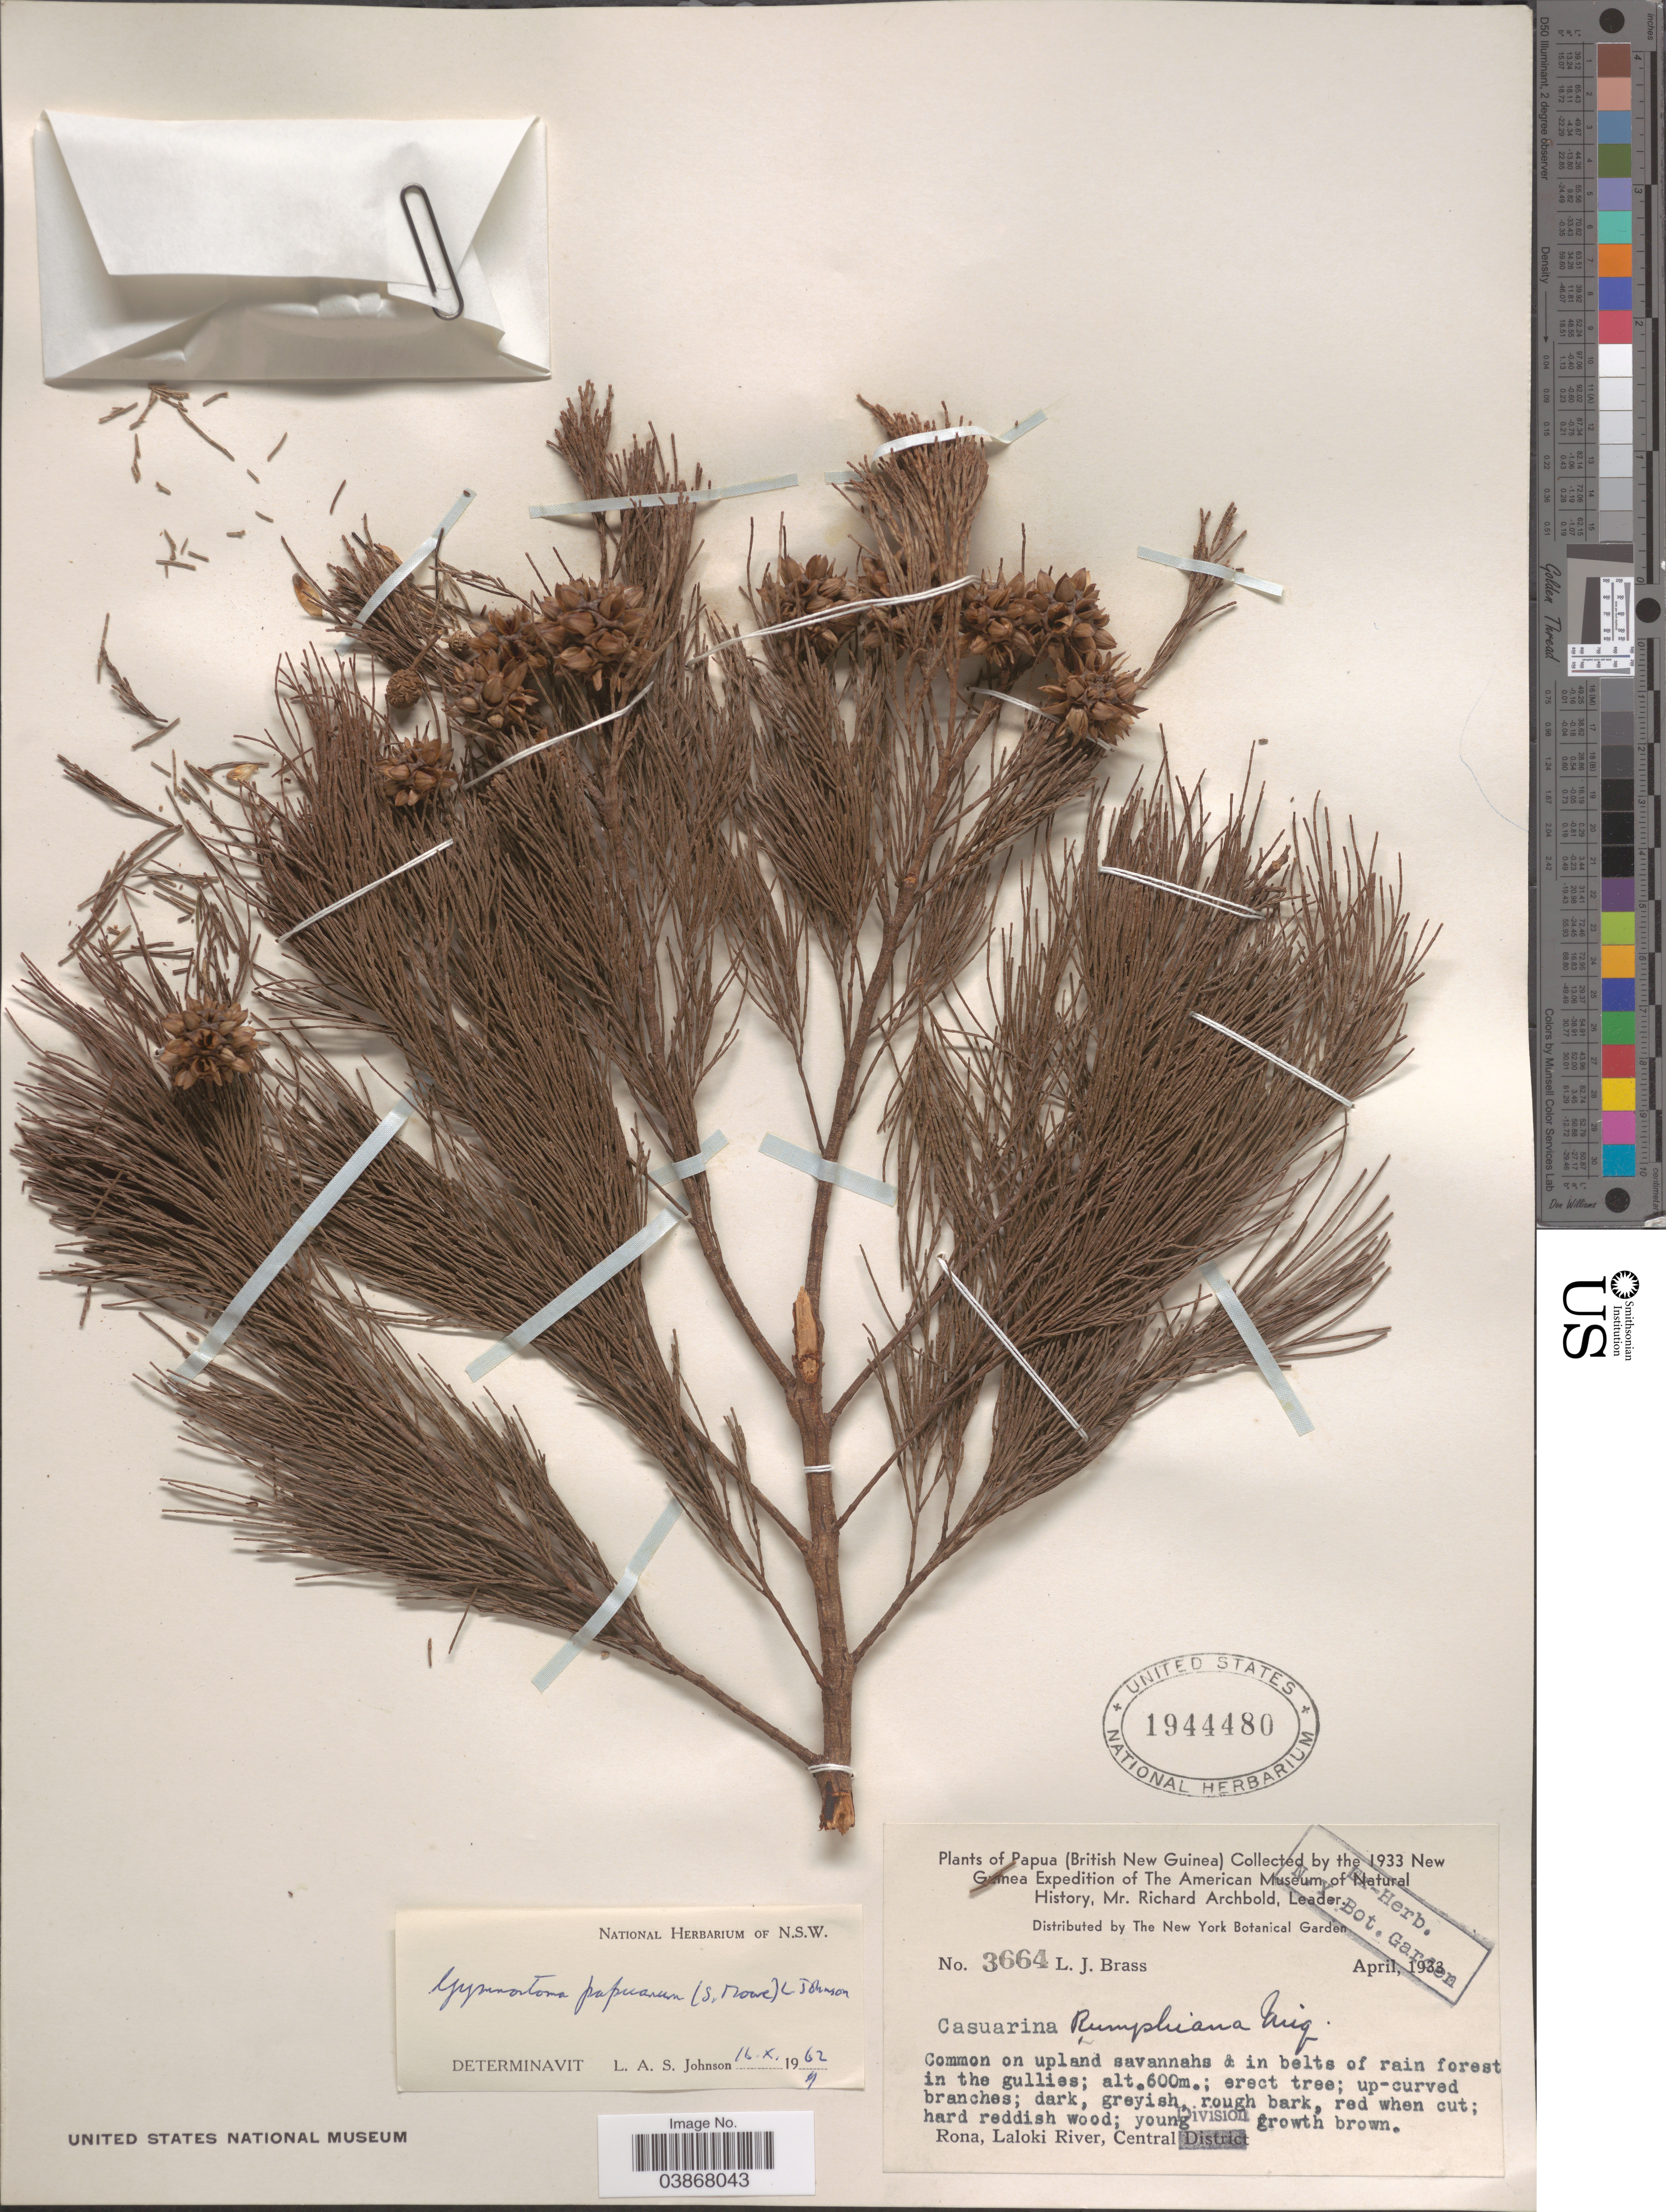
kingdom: Plantae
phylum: Tracheophyta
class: Magnoliopsida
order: Fagales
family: Casuarinaceae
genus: Gymnostoma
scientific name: Gymnostoma papuanum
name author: (S. Moore) L.A.S. Johnson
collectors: L. J. Brass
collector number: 3664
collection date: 1933-03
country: Papua New Guinea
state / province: Central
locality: Papua (British New Guinea). Rona, Laloki River, Central.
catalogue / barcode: US 1944480